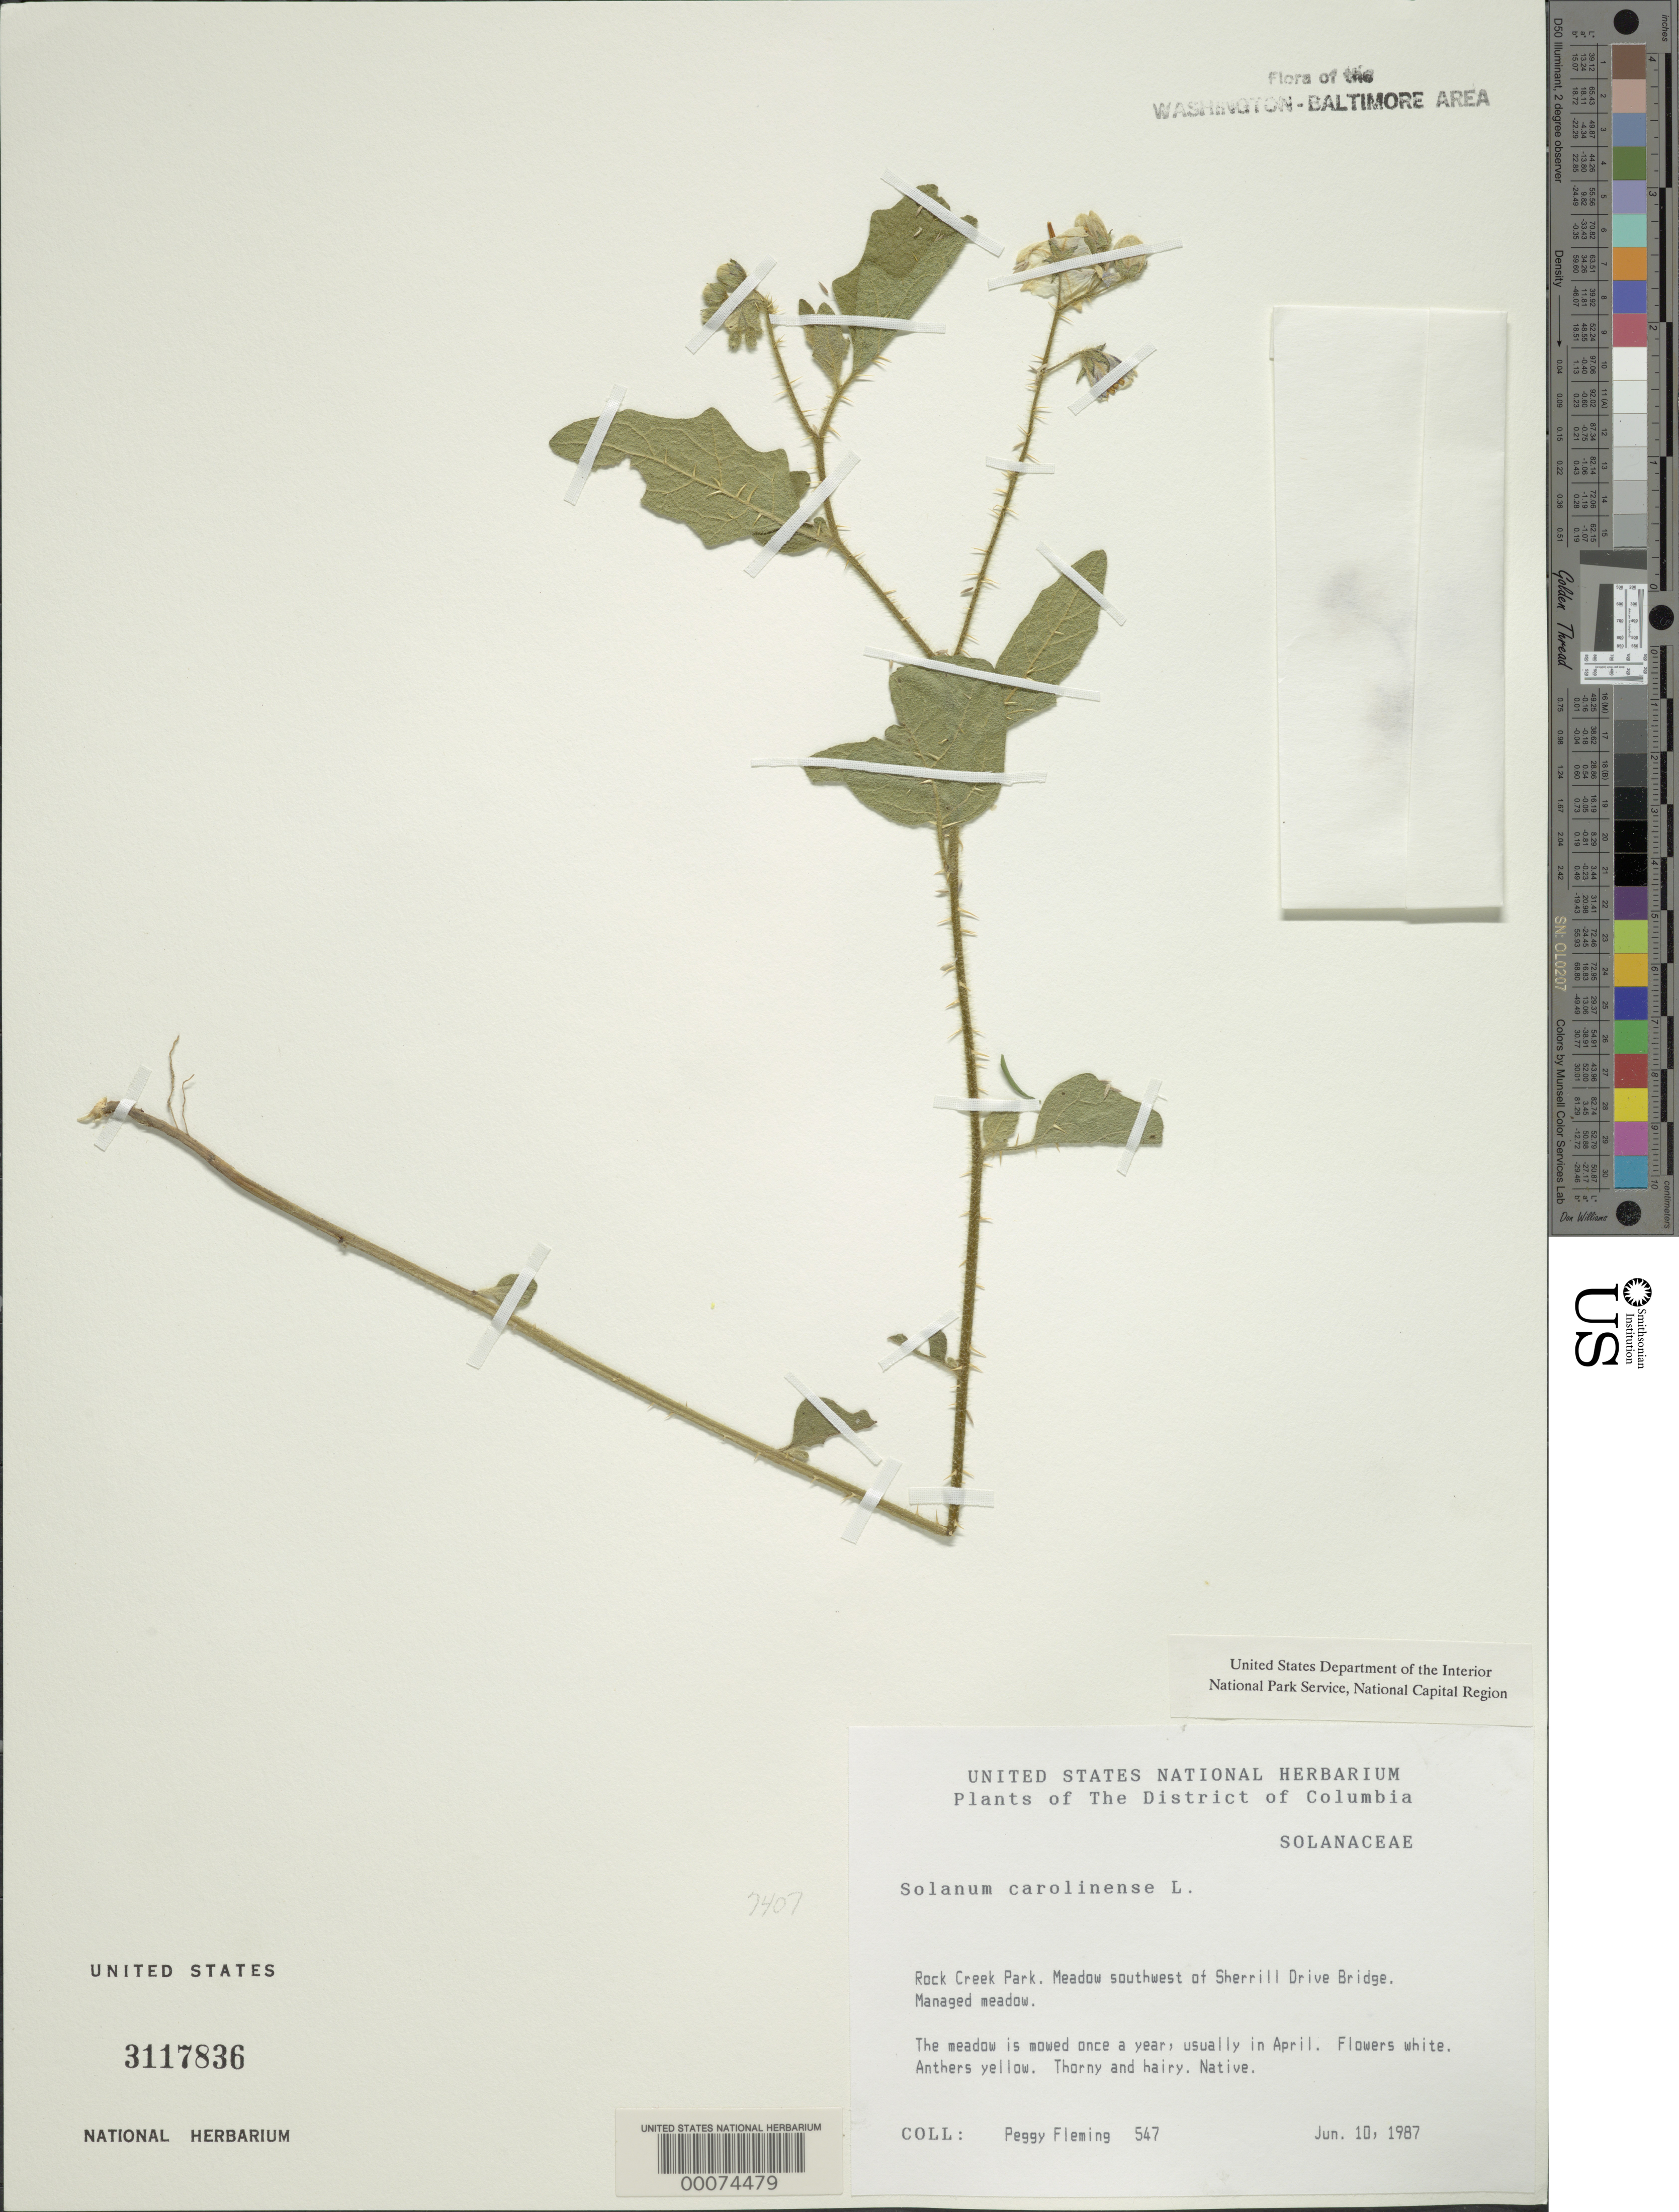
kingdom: Plantae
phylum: Tracheophyta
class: Magnoliopsida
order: Solanales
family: Solanaceae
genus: Solanum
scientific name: Solanum carolinense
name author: L.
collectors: P. Fleming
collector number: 547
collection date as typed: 10 Jun 1987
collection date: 1987-06-10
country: United States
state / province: District of Columbia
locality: Rock Creek Park. Meadow southwest of Sherrill Drive Bridge. Rock Creek Park and vicinity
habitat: Managed meadow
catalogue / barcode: US 3117836